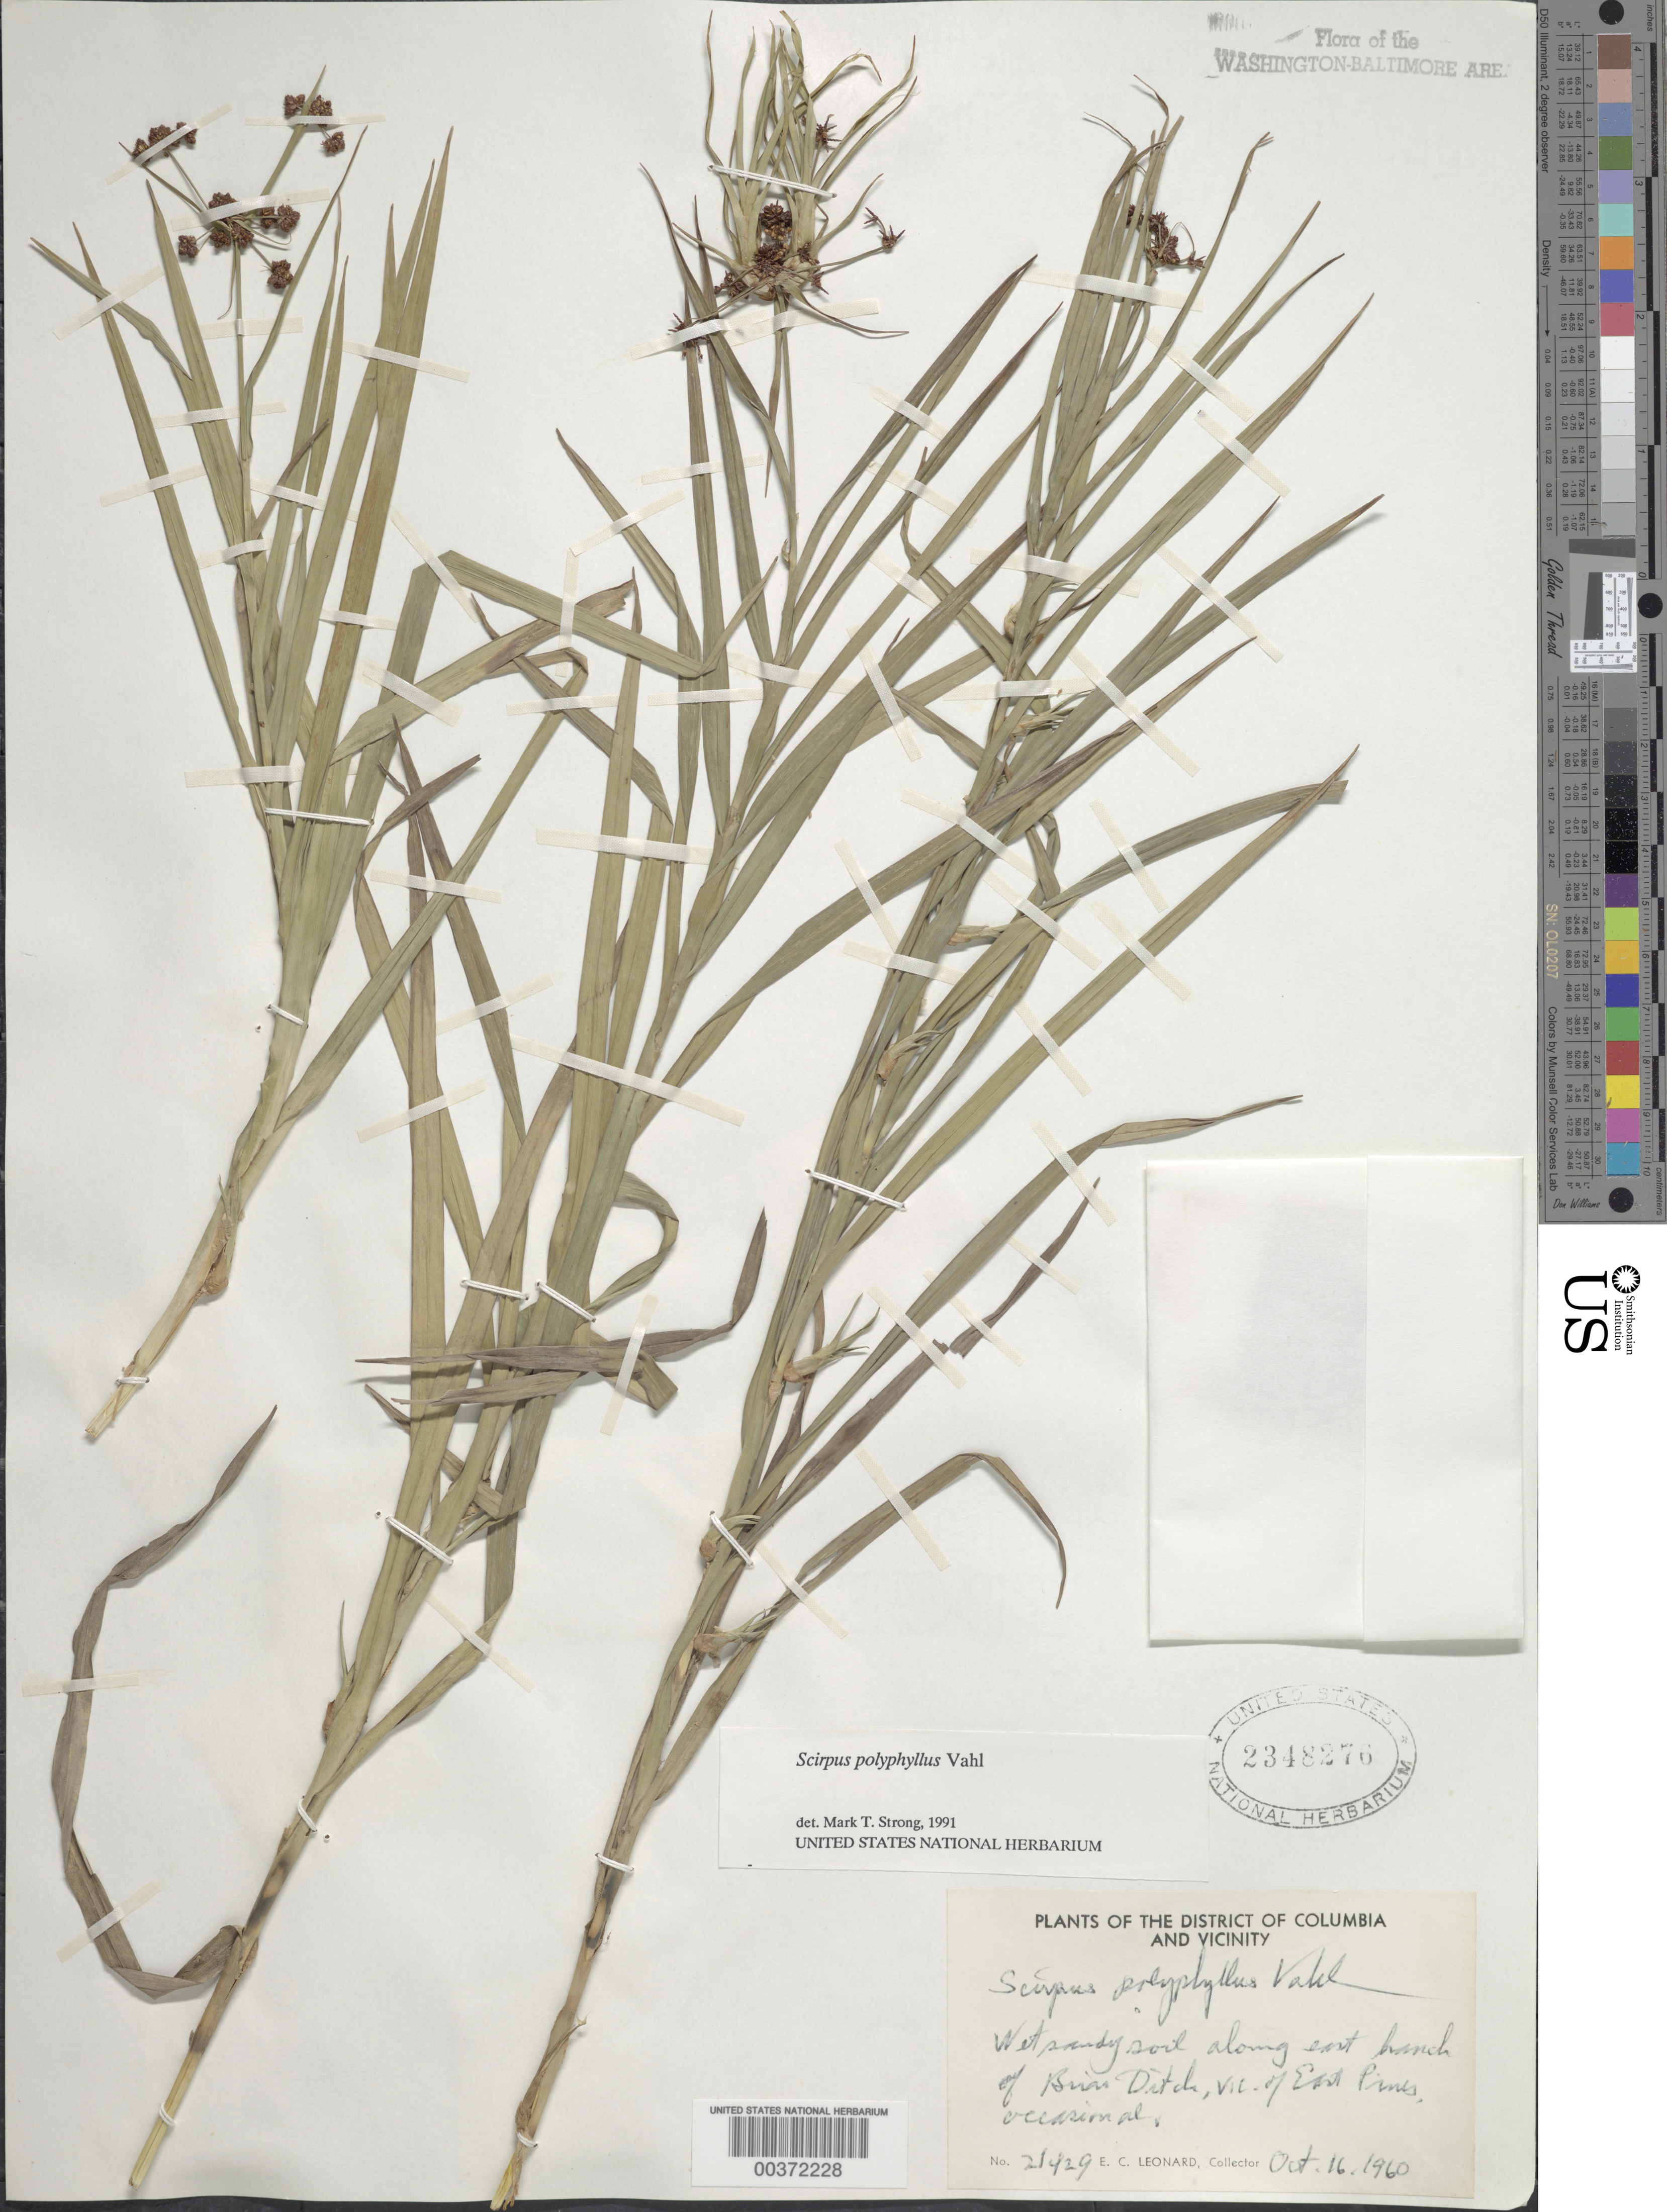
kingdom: Plantae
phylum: Tracheophyta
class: Liliopsida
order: Poales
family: Cyperaceae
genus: Scirpus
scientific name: Scirpus polyphyllus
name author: Vahl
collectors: E. C. Leonard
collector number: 21429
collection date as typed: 16 Oct 1960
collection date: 1960-10-16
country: United States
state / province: Maryland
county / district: Prince George's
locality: Briar Ditch, E Pines vicinity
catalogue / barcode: US 2348276